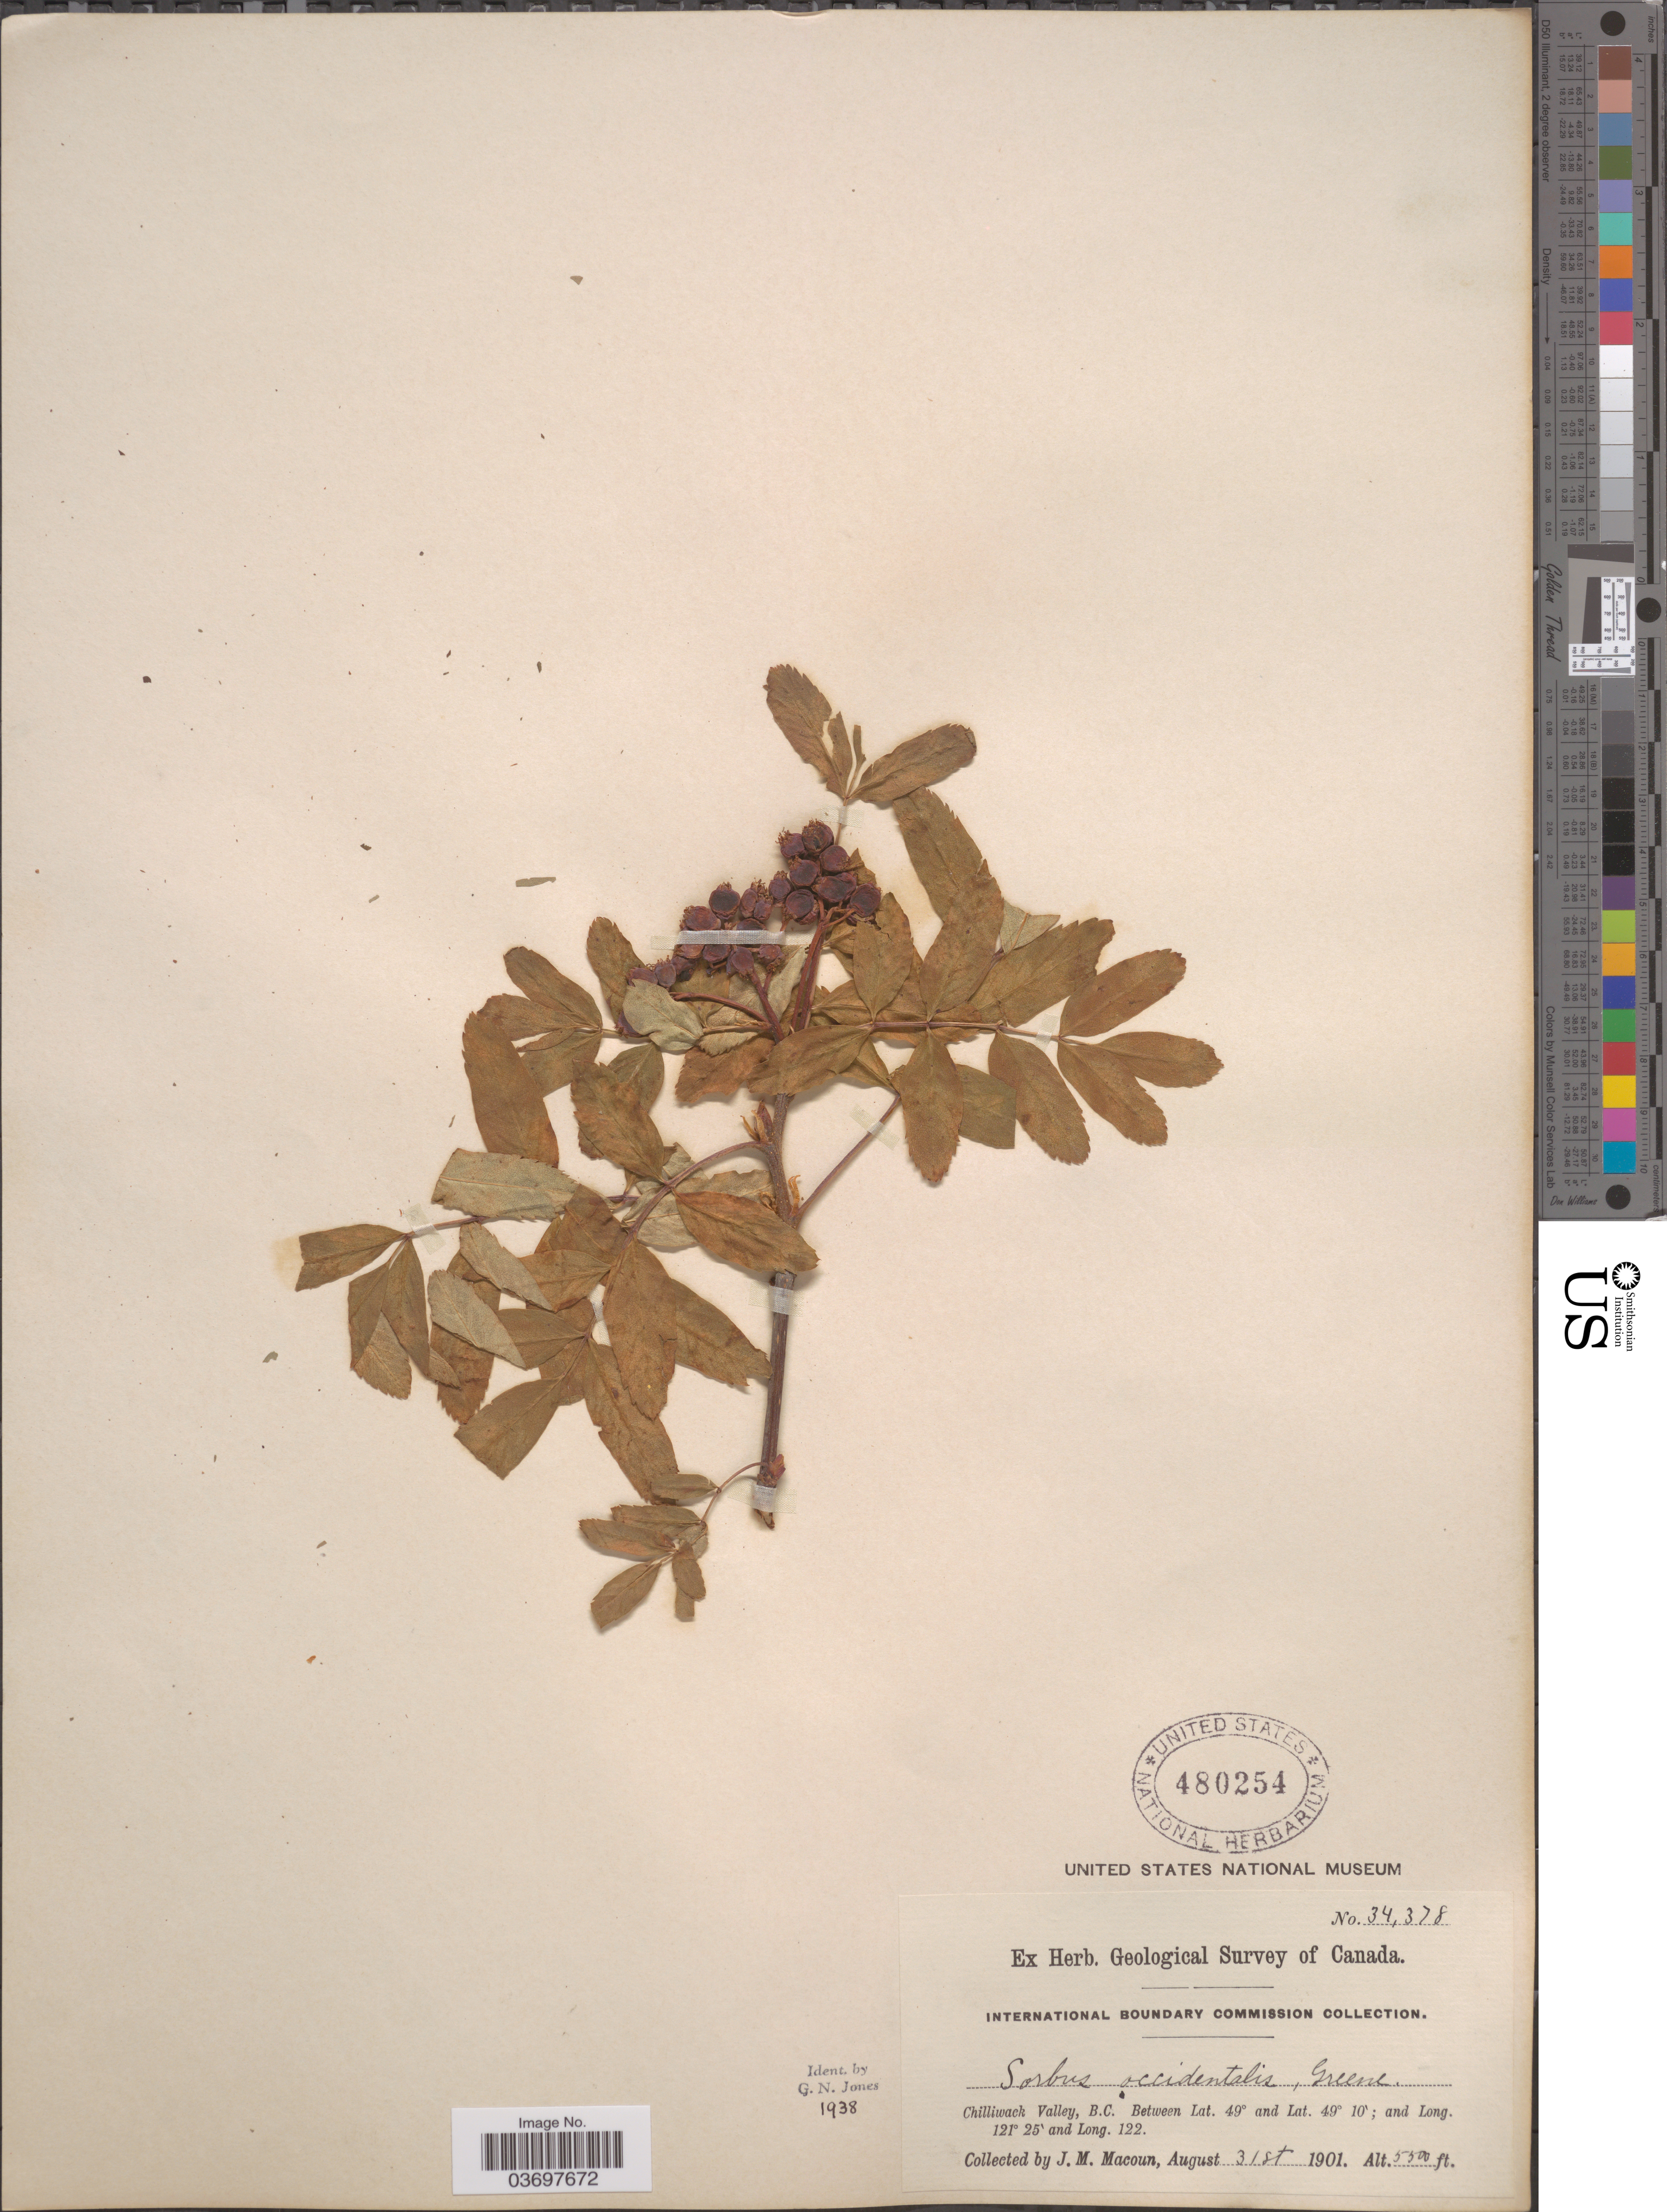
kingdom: Plantae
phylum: Tracheophyta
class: Magnoliopsida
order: Rosales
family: Rosaceae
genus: Sorbus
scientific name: Sorbus pumila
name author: Raf.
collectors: J. M. Macoun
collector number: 34378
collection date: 1901-08-31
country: Canada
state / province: British Columbia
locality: Chilliwack Valley.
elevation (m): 1676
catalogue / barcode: US 480254